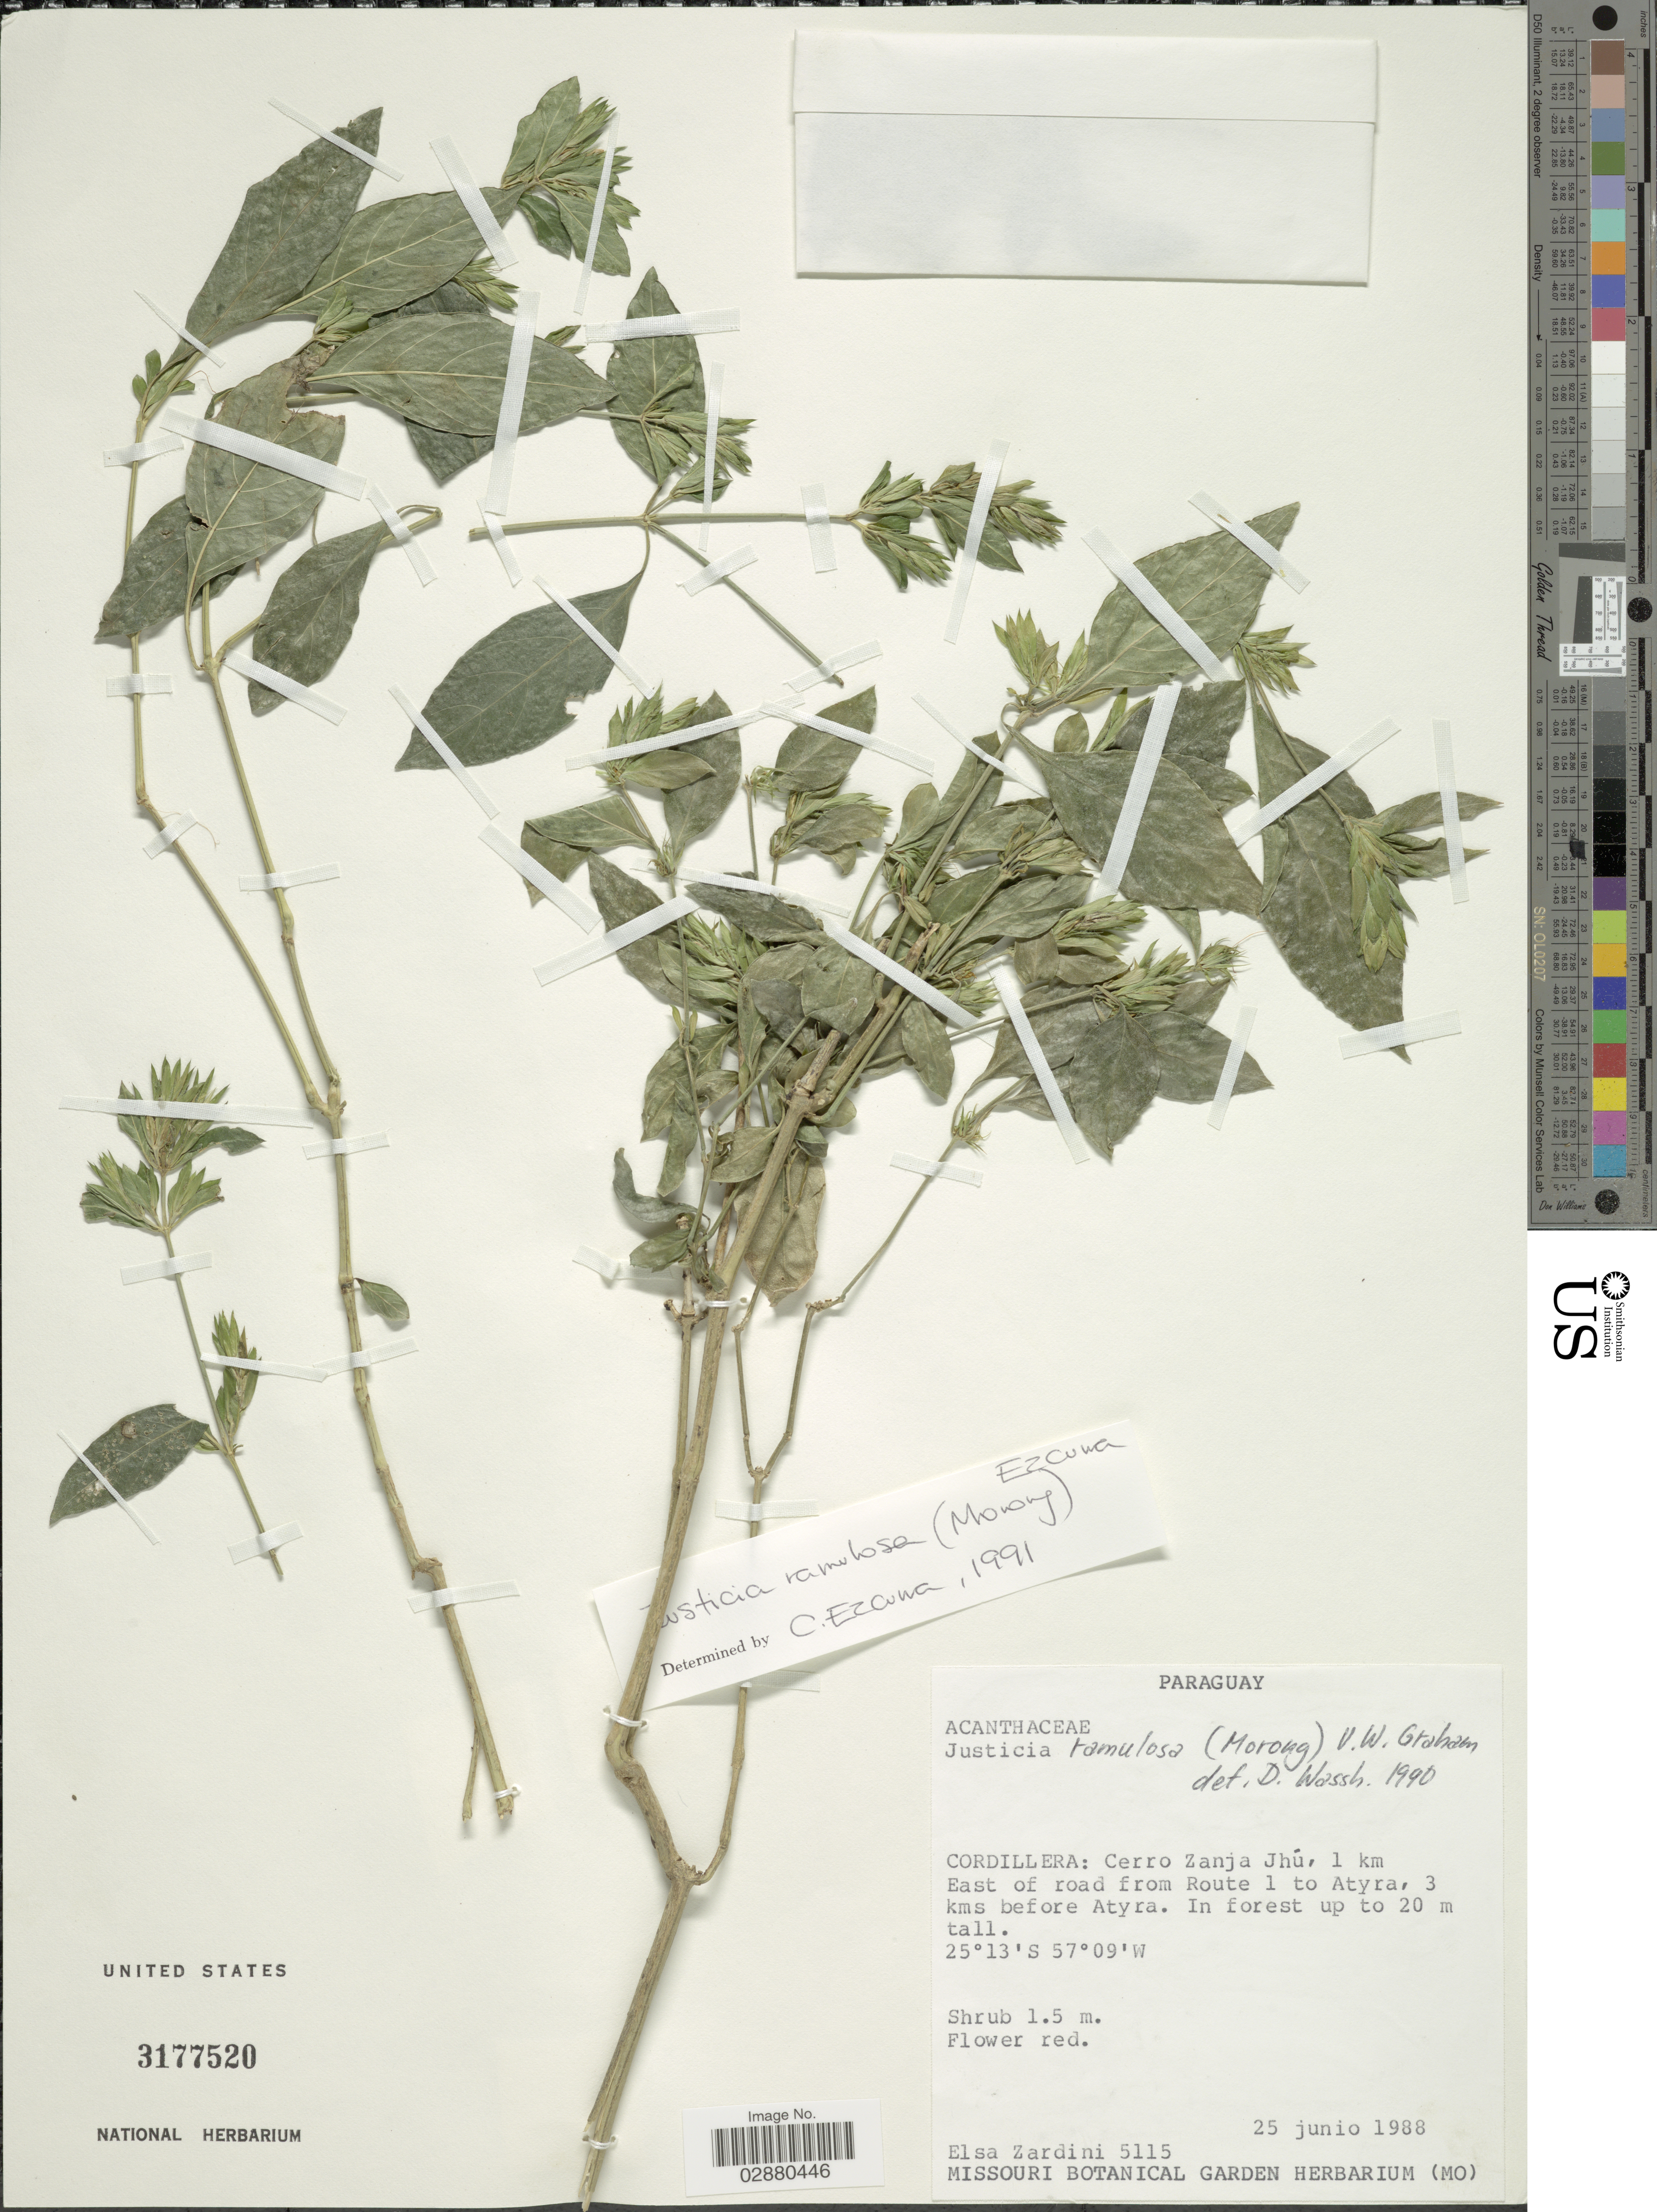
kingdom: Plantae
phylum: Tracheophyta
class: Magnoliopsida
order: Lamiales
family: Acanthaceae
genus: Justicia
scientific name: Justicia ramulosa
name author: (Morong) C. Ezcurra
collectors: E. M. Zardini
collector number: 5115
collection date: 1988-06-25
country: Paraguay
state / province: Cordillera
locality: Cerro Zanja Jhú, 1 km East of road from Route 1 to Atyra, 3 kms before Atyra.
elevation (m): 20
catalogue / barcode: US 3177520